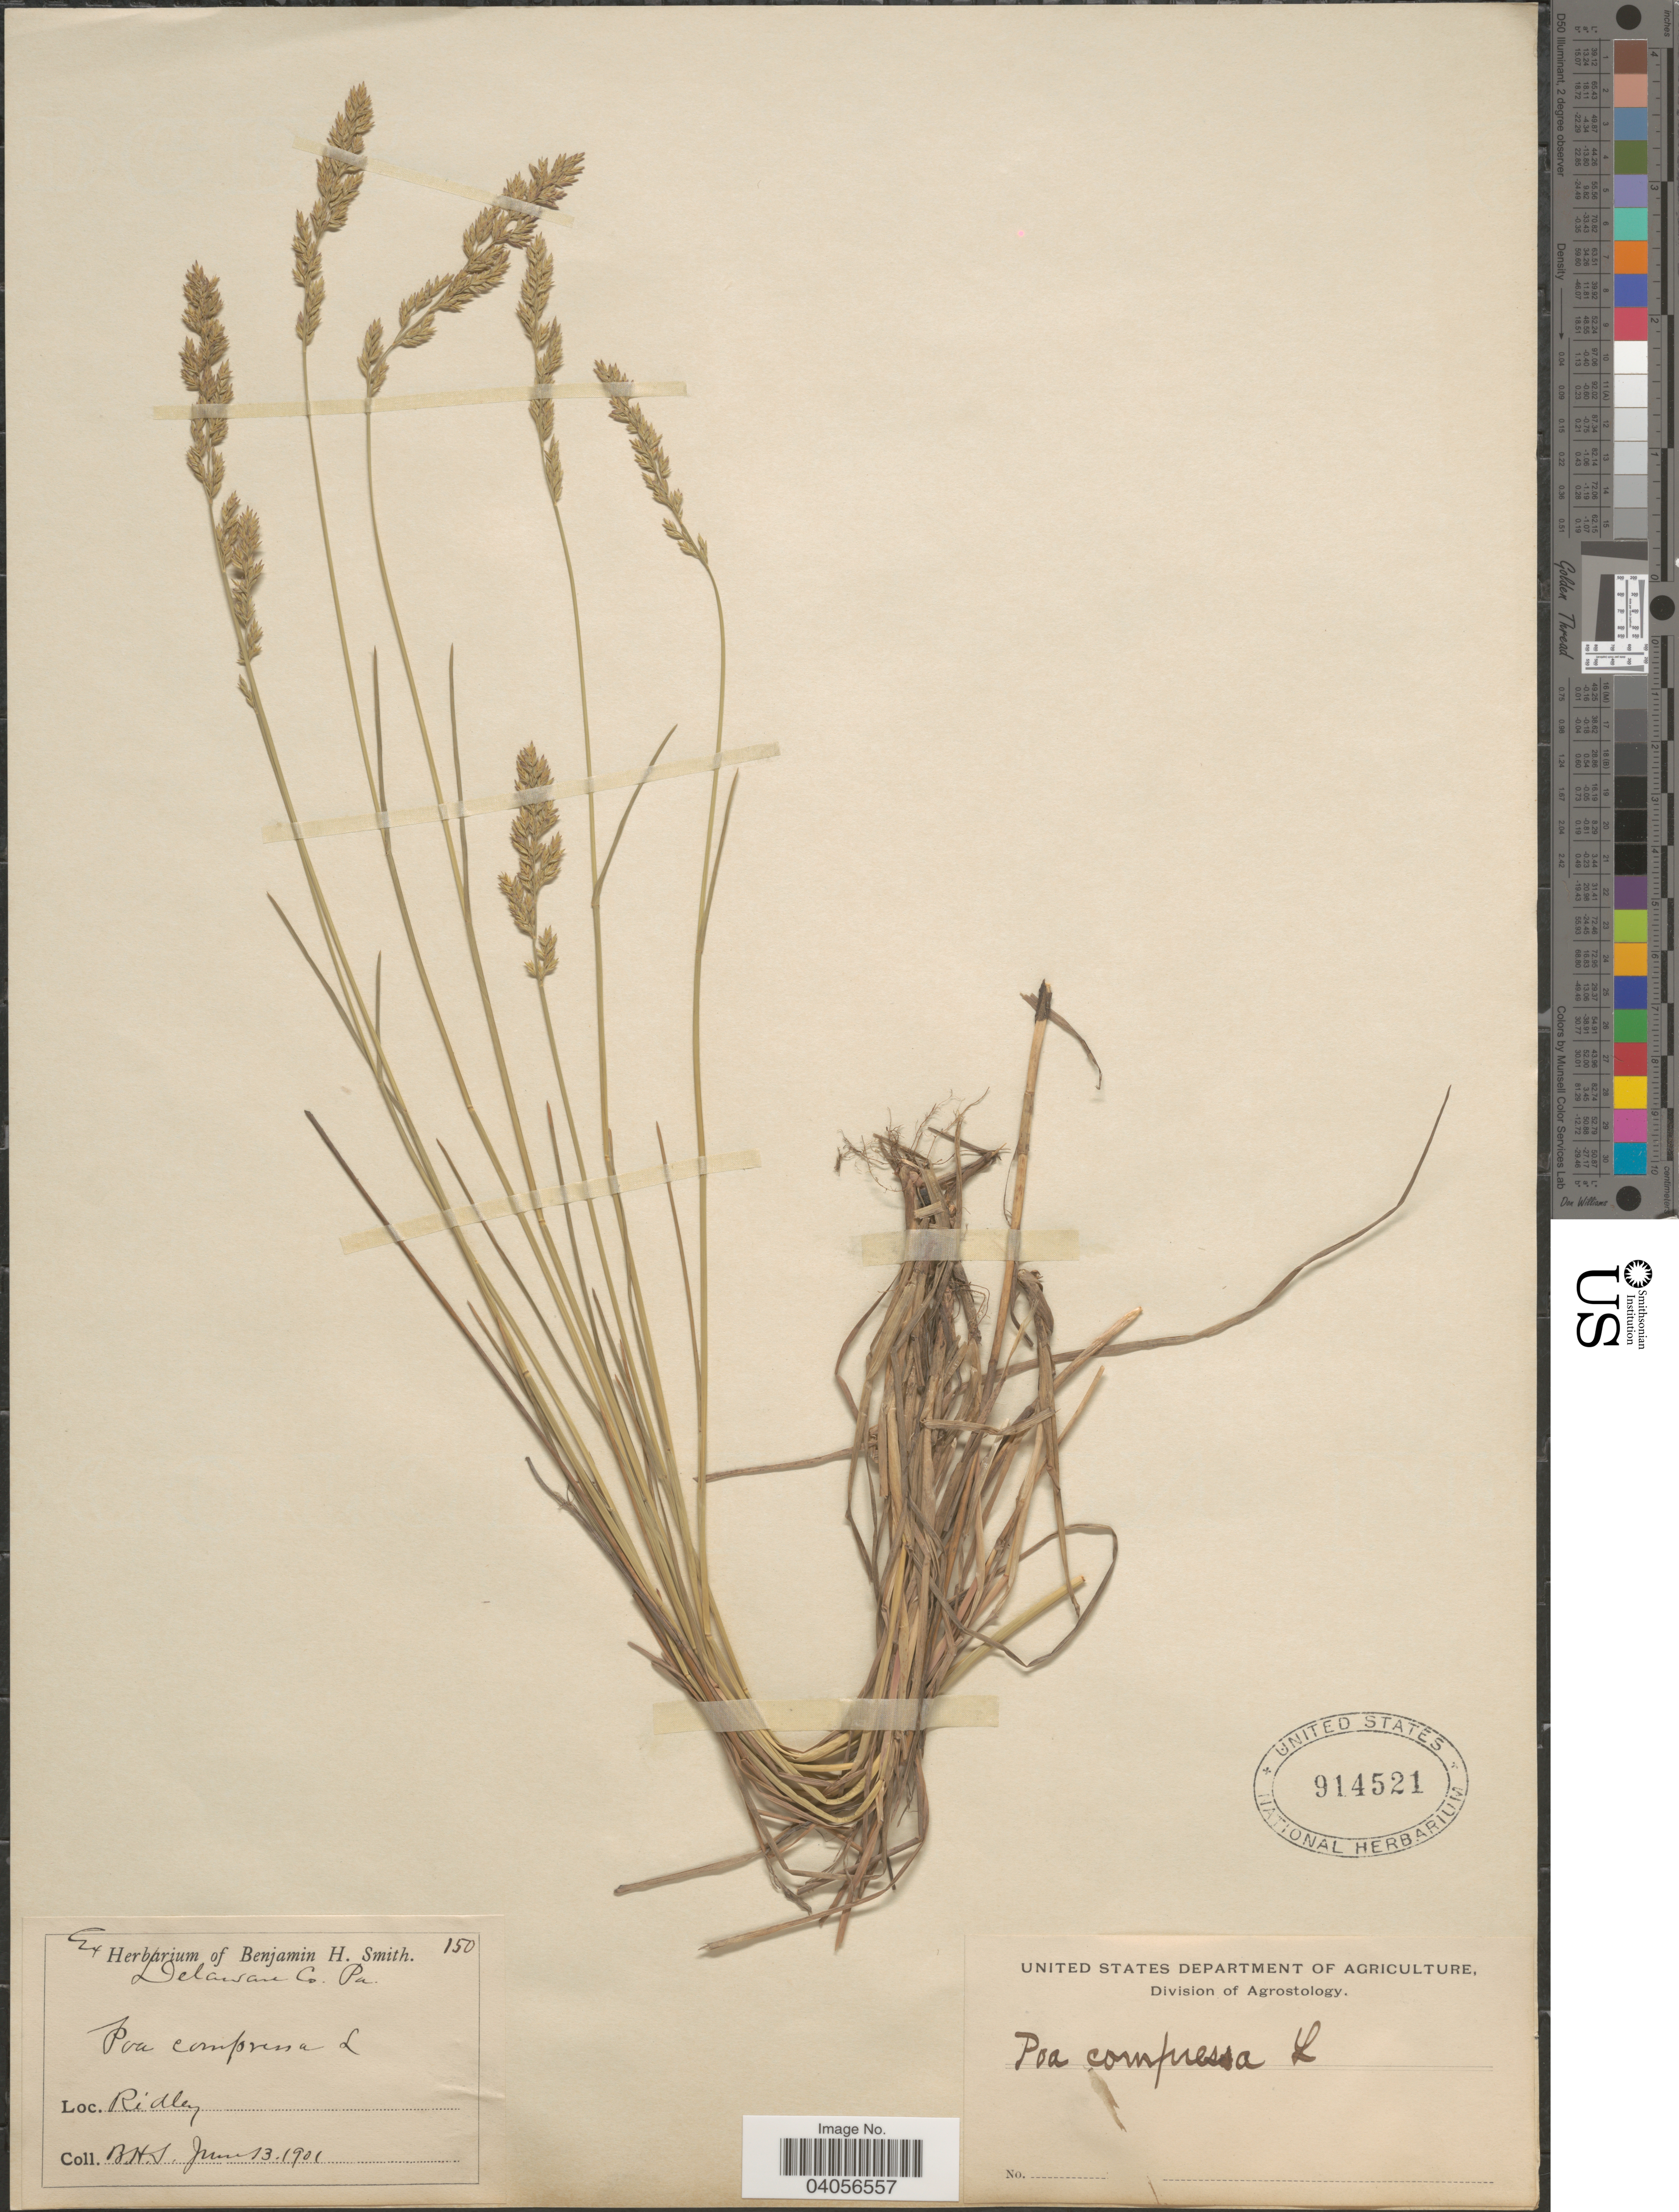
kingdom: Plantae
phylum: Tracheophyta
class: Liliopsida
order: Poales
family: Poaceae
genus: Poa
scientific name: Poa compressa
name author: L.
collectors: B. H. Smith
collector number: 150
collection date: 1901-06-13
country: United States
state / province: Pennsylvania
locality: Delaware Co. Ridley.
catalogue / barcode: US 914521